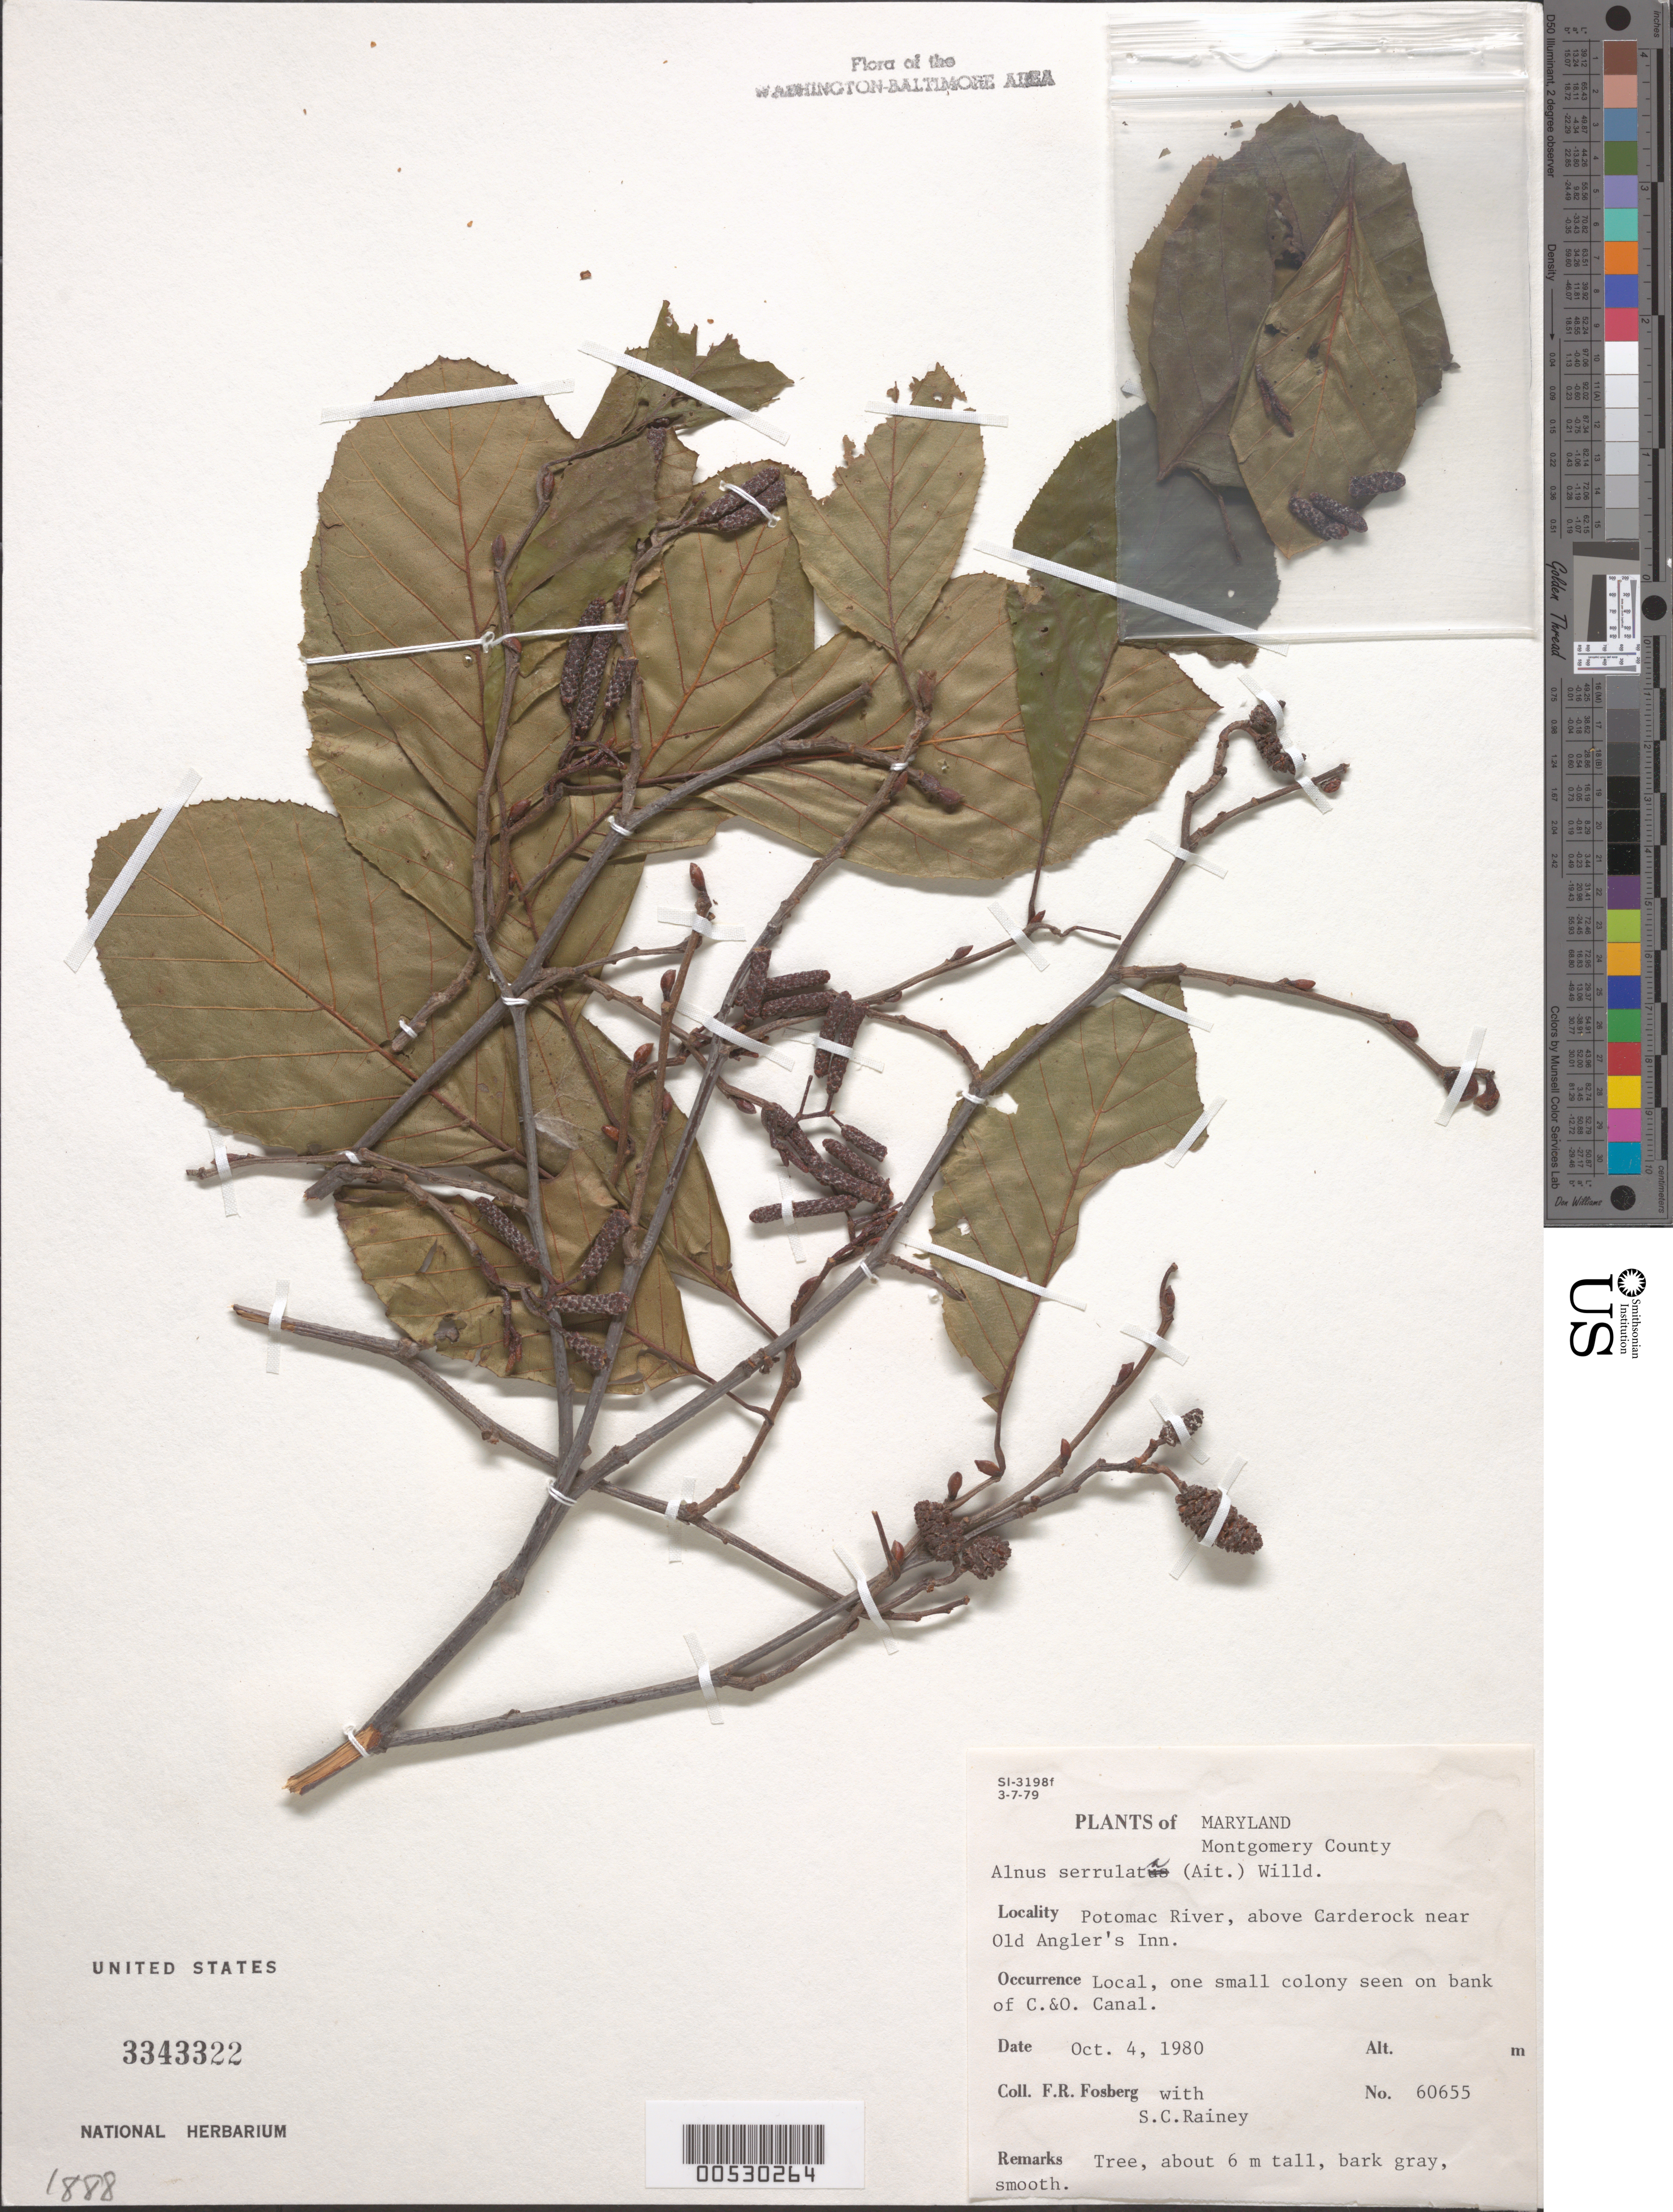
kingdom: Plantae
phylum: Tracheophyta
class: Magnoliopsida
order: Fagales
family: Betulaceae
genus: Alnus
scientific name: Alnus serrulata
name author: (Aiton) Willd.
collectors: F. R. Fosberg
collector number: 60655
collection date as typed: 04 Oct 1980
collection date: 1980-10-04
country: United States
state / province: Maryland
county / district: Montgomery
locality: Potomac River, above Carderock near Old Angler's Inn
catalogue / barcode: US 3343322